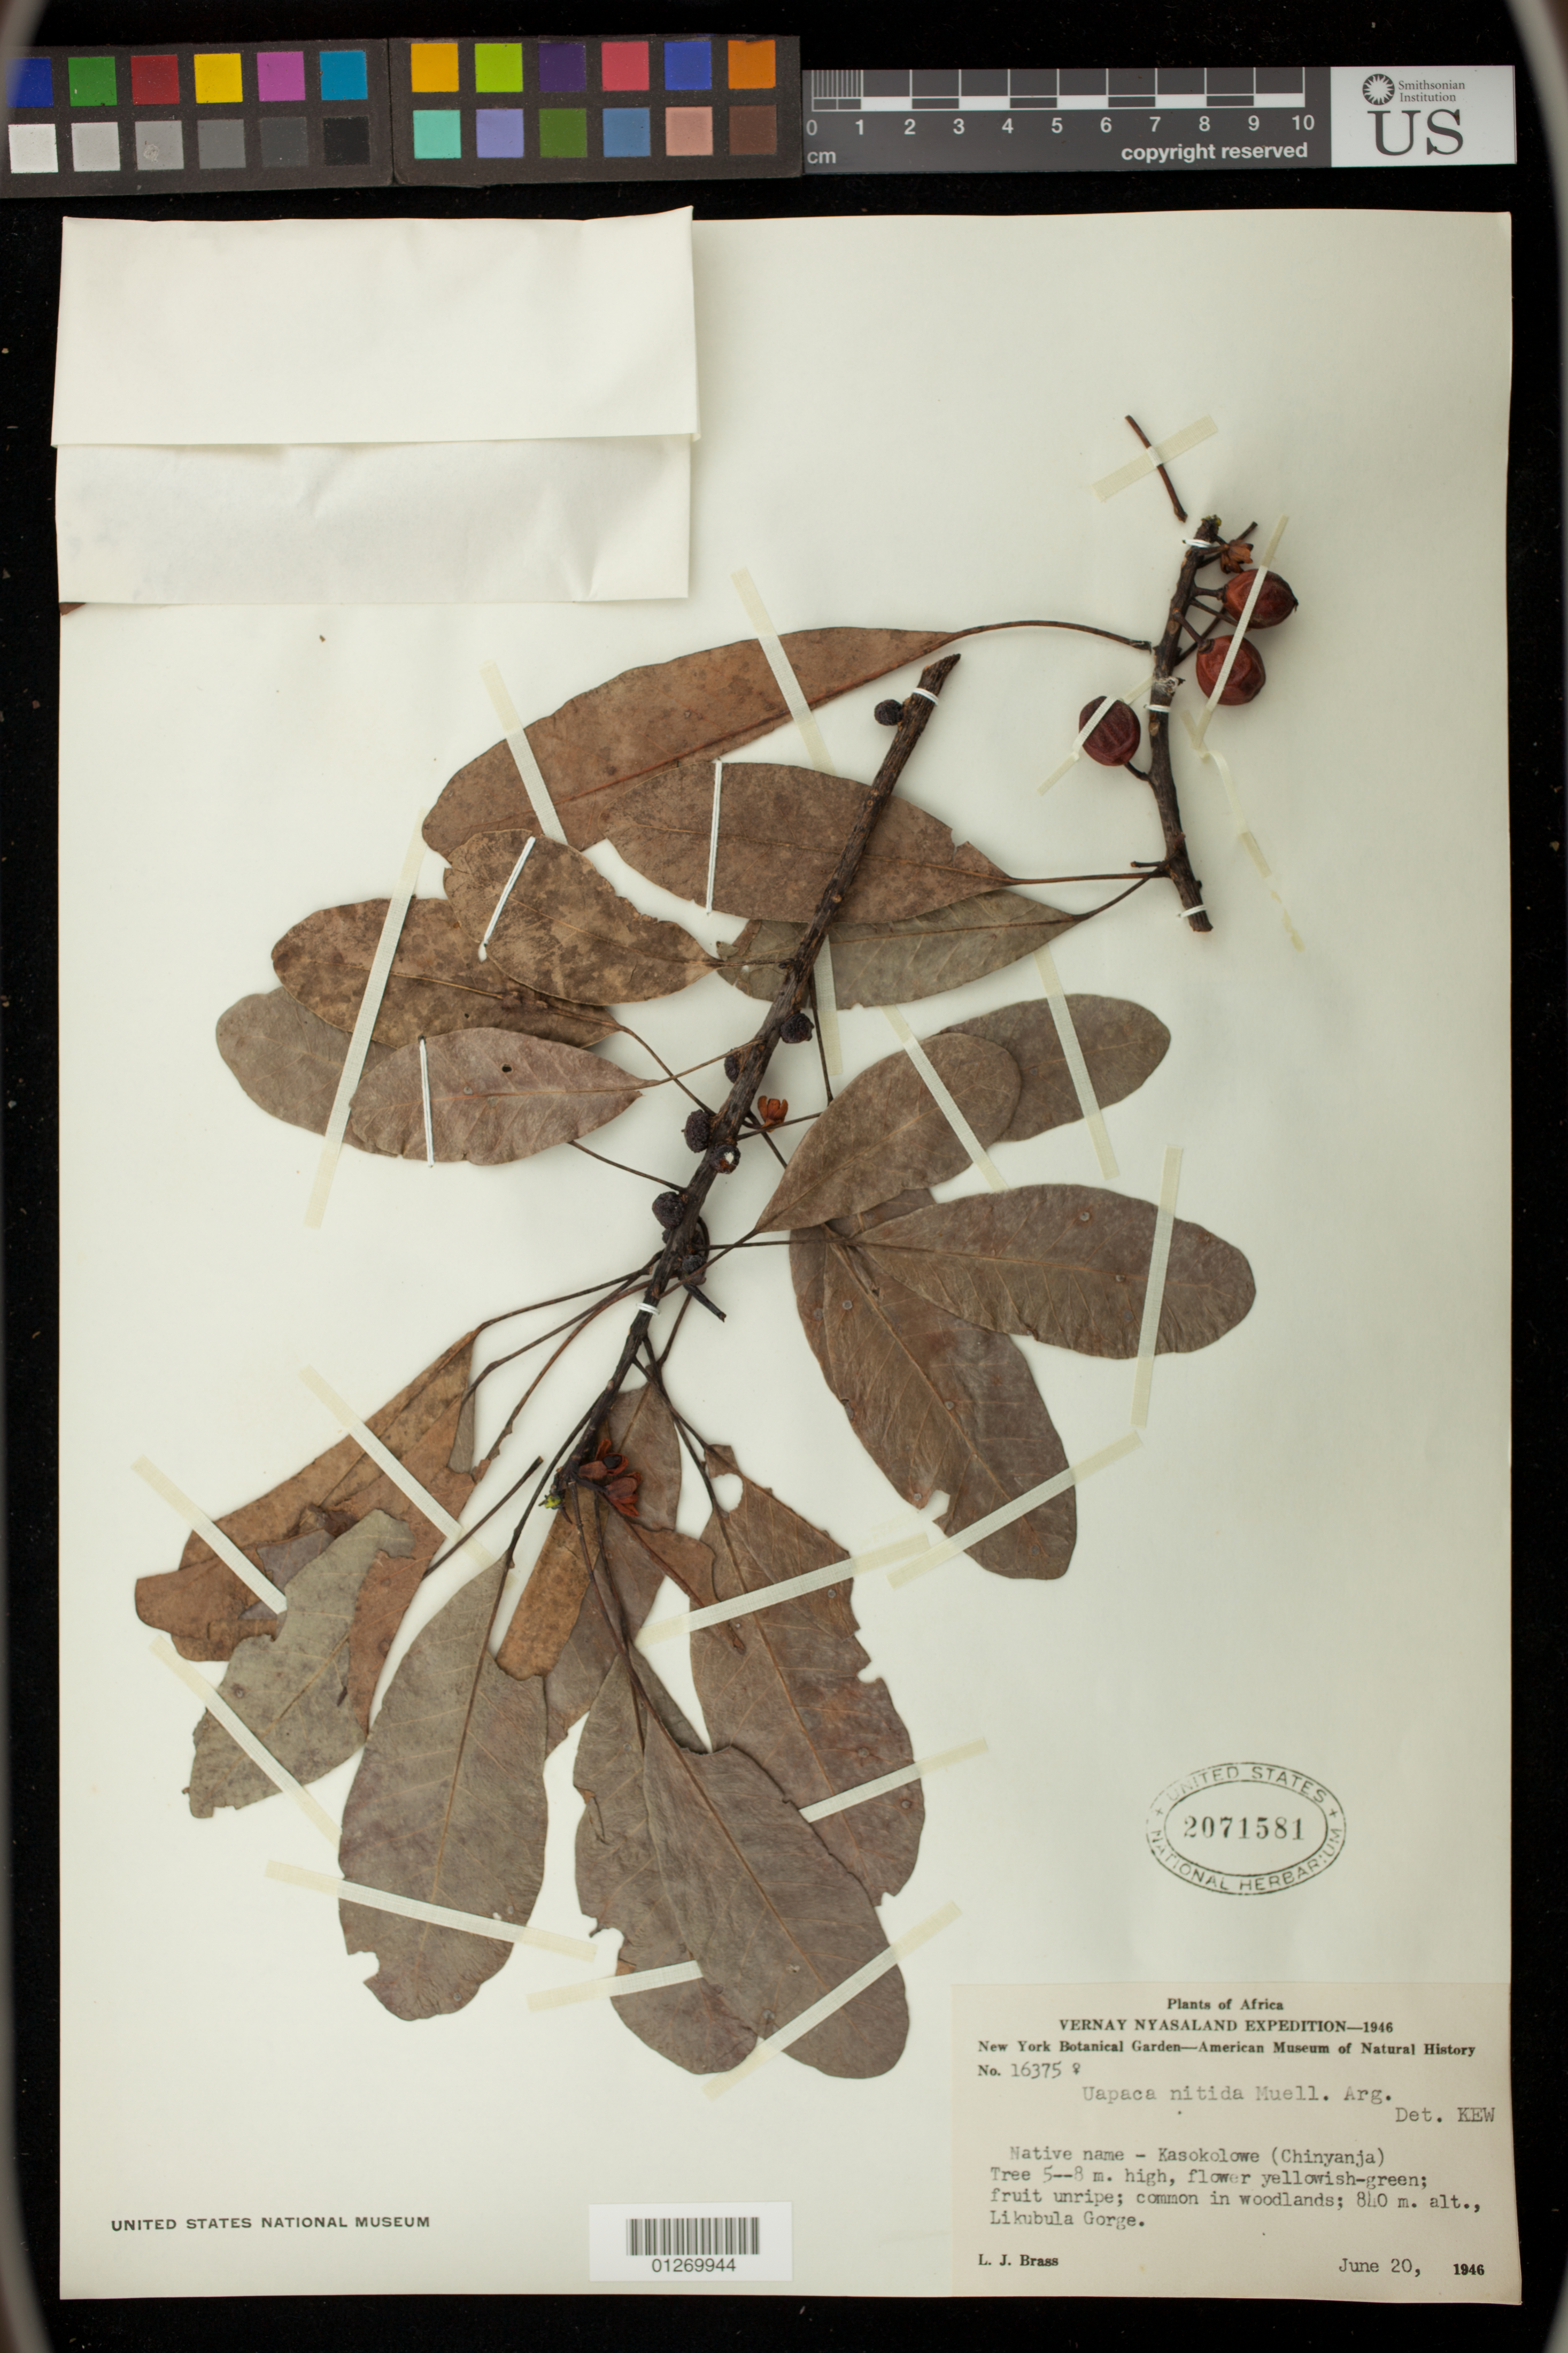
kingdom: Plantae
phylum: Tracheophyta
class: Magnoliopsida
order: Malpighiales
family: Phyllanthaceae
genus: Uapaca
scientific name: Uapaca nitida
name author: Müll. Arg.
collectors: L. J. Brass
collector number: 16375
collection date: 1946-06-20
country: Malawi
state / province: Southern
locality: Likubula Gorge [Mulanje District]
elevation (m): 840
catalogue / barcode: US 2071581